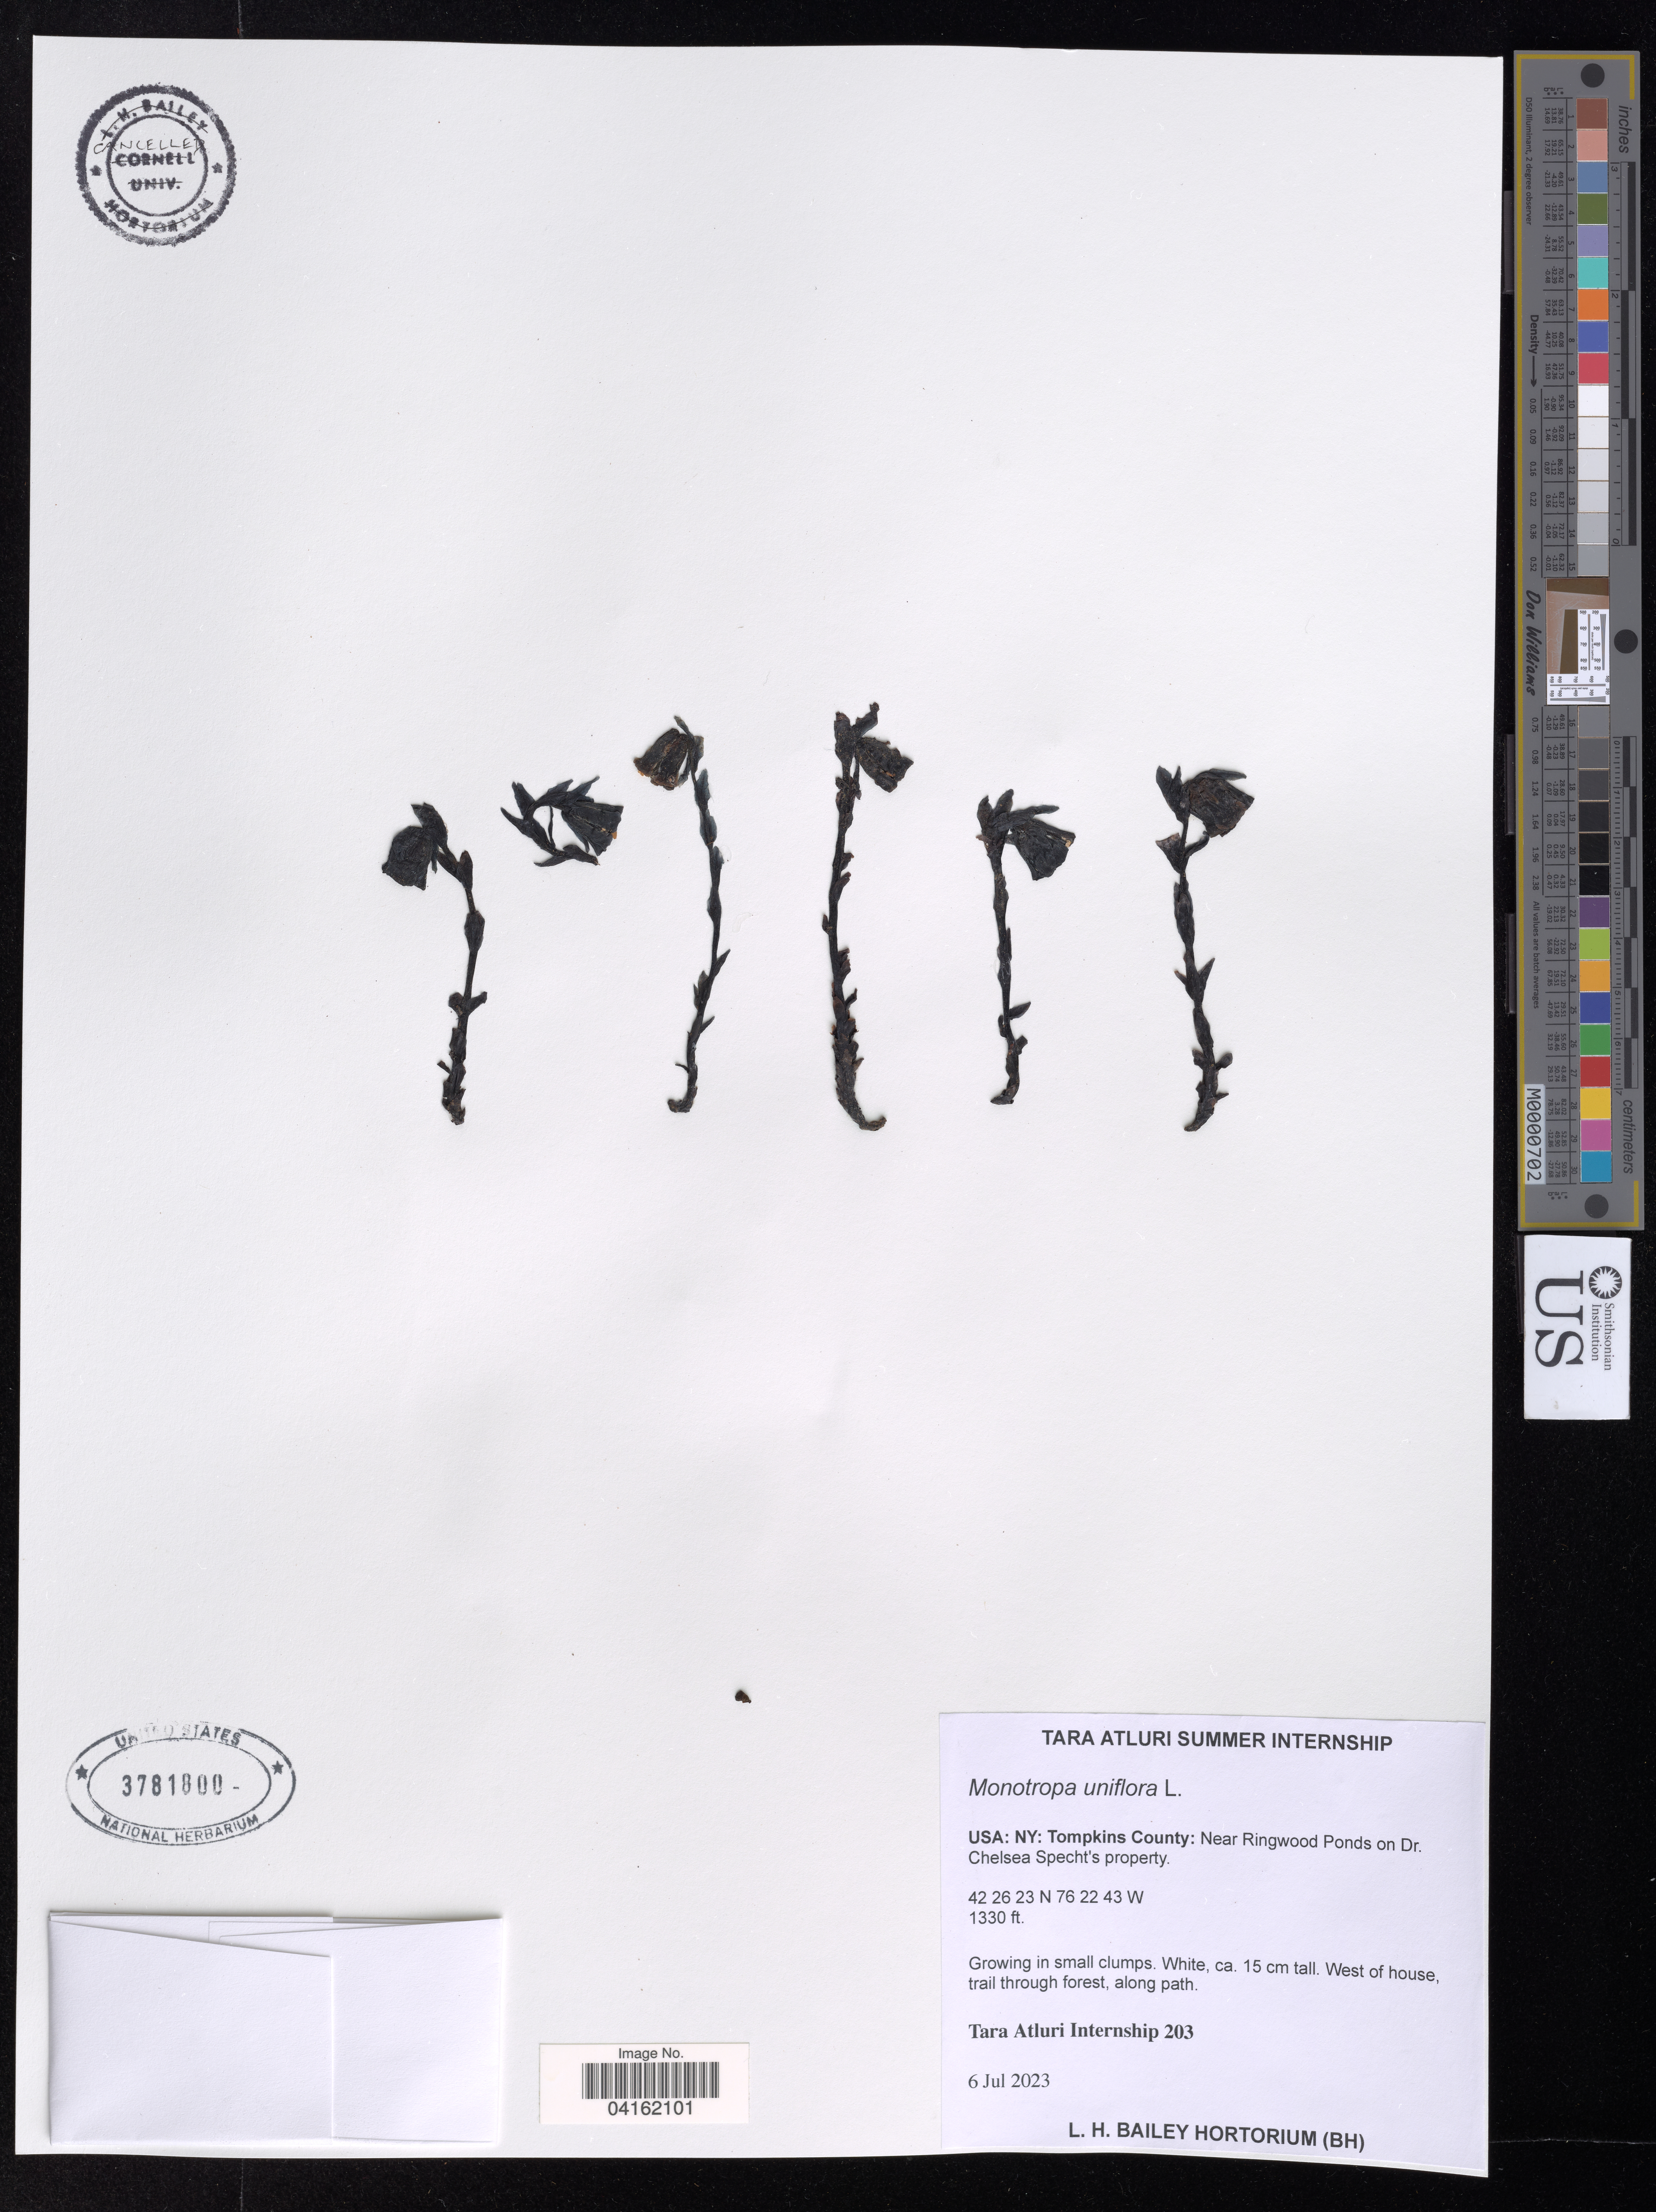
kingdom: Plantae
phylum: Tracheophyta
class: Magnoliopsida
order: Ericales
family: Ericaceae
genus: Monotropa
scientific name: Monotropa uniflora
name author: L.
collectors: Tara Atluri Internship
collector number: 203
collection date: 2023-07-06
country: United States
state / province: New York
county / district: Tompkins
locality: Tompkins County: Near Ringwood Ponds on Dr. Chelsea Specht's property.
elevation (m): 405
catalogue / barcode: US 3781800